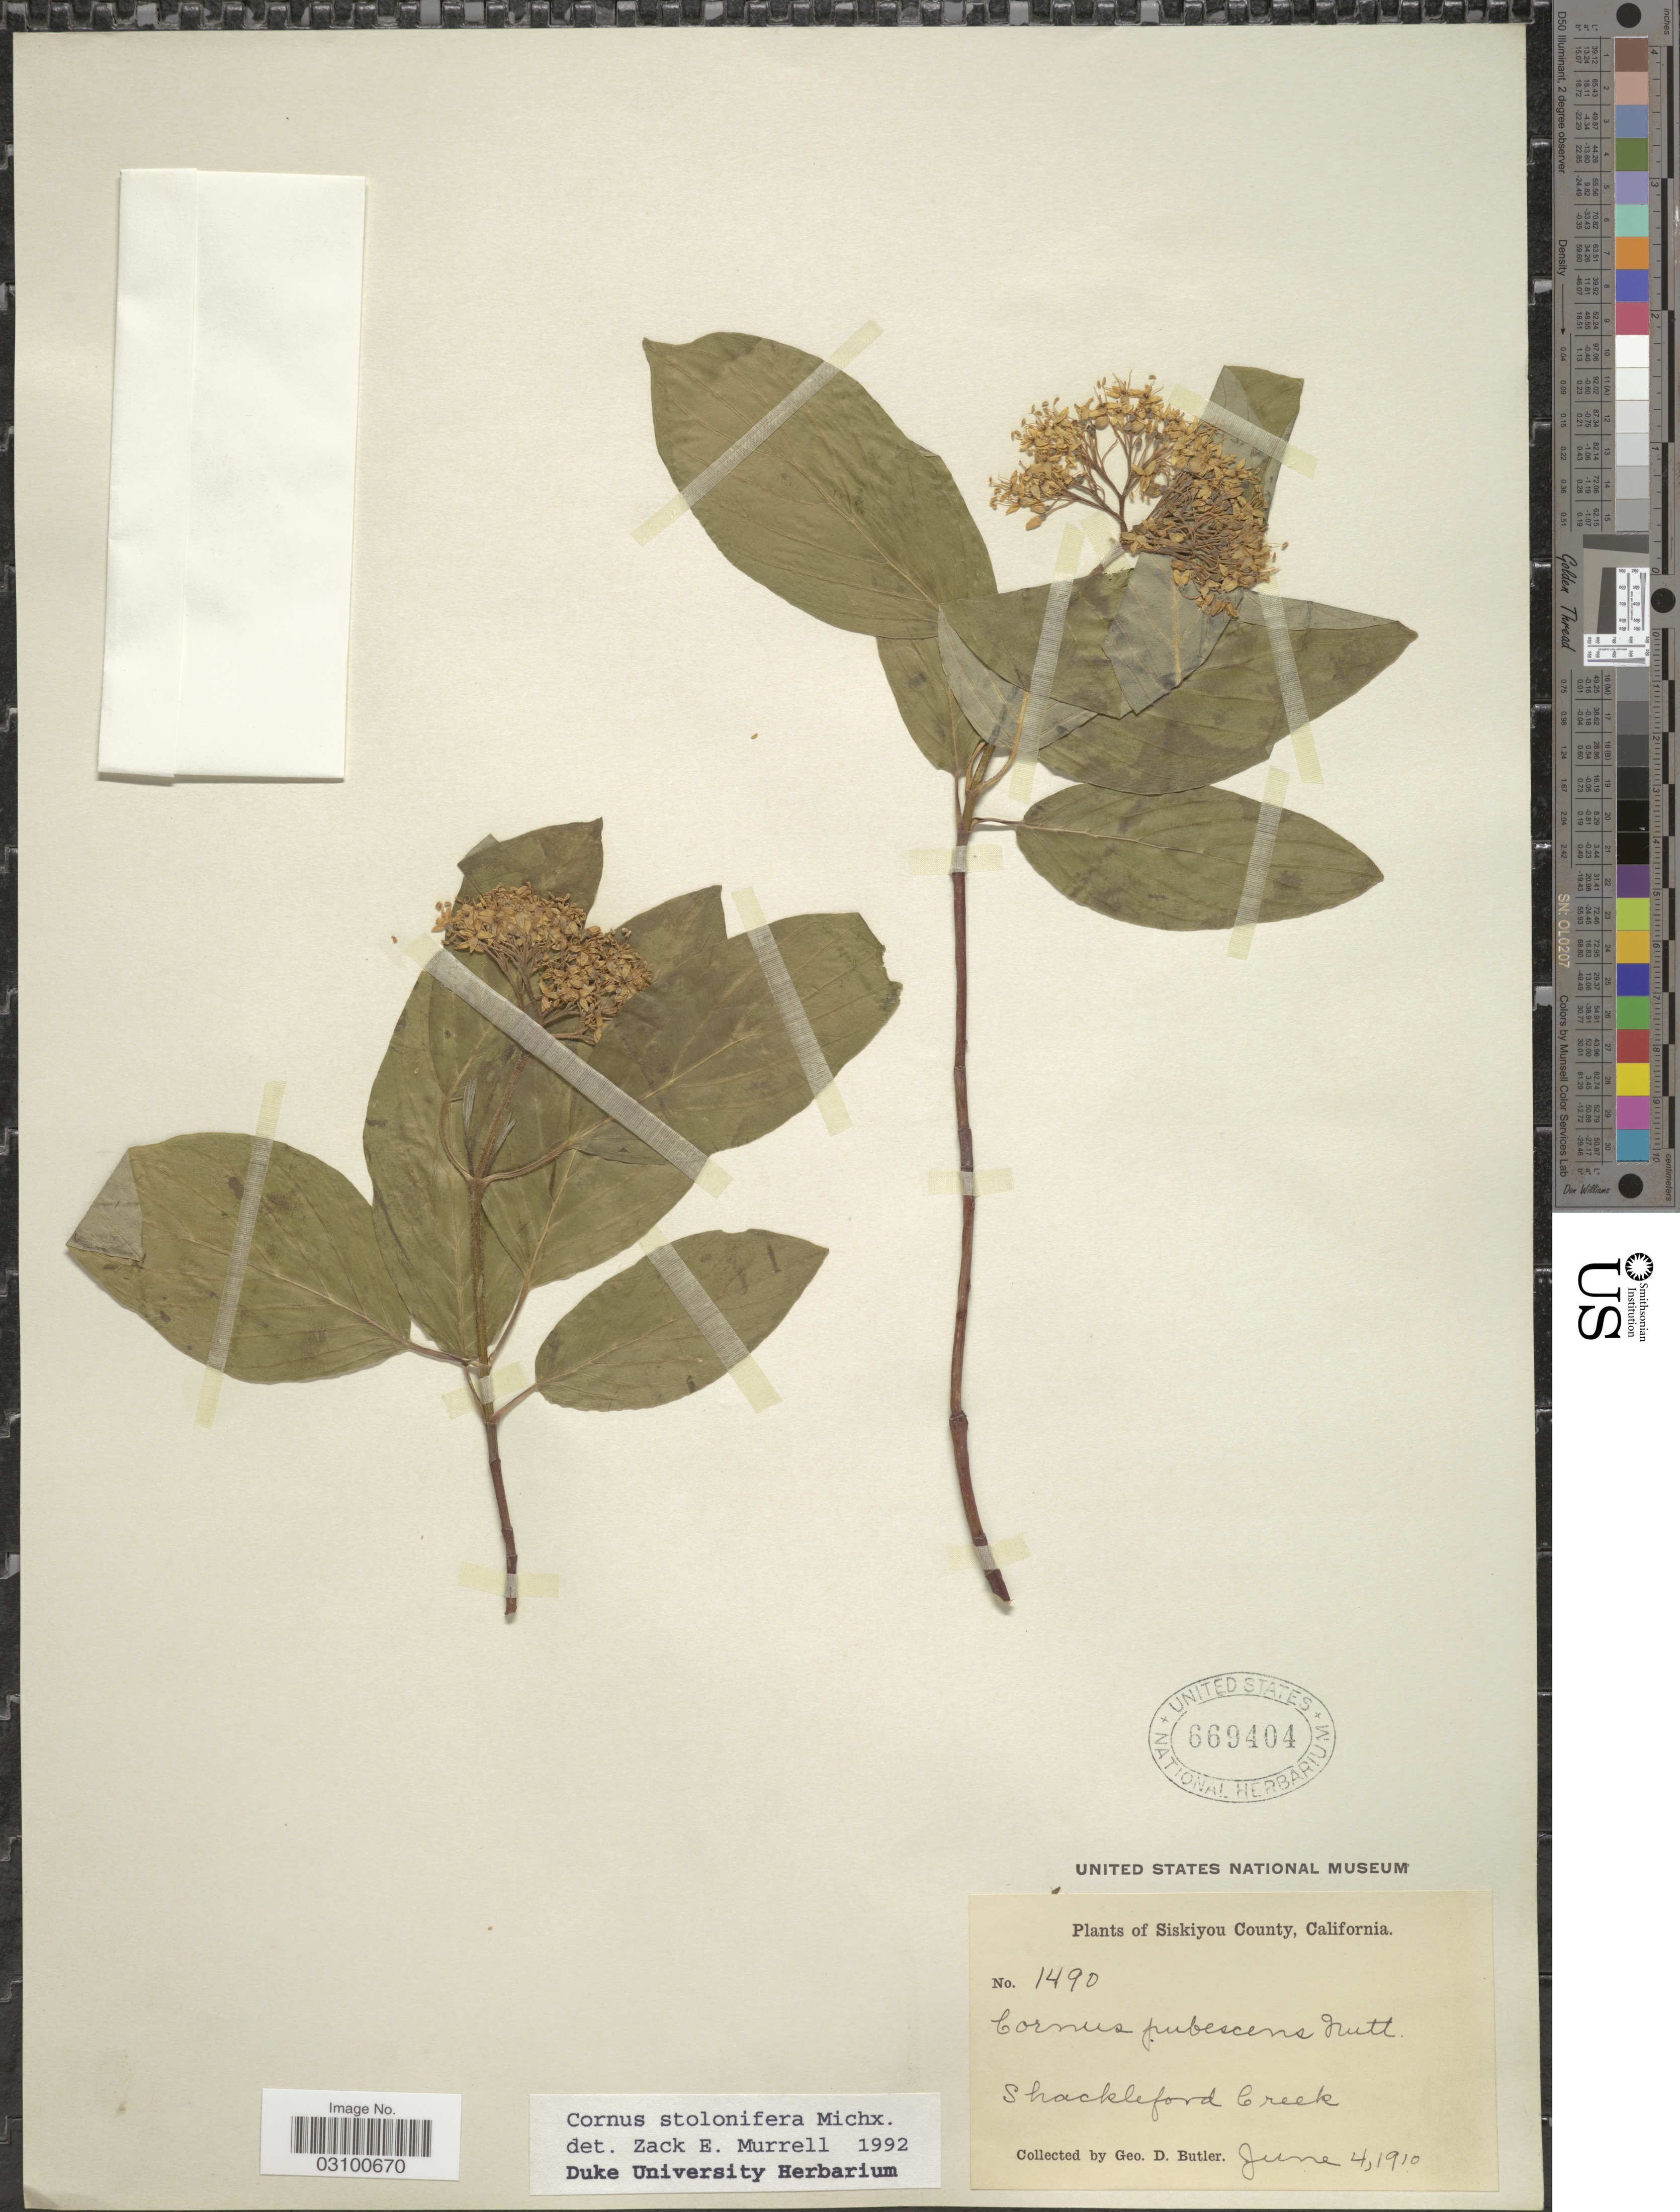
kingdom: Plantae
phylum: Tracheophyta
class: Magnoliopsida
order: Cornales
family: Cornaceae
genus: Cornus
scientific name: Cornus sericea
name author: L.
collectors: G. D. Butler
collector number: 1490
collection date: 1910-06-04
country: United States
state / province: California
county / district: Siskiyou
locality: Siskiyou County. Shackleford Creek.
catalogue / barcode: US 669404